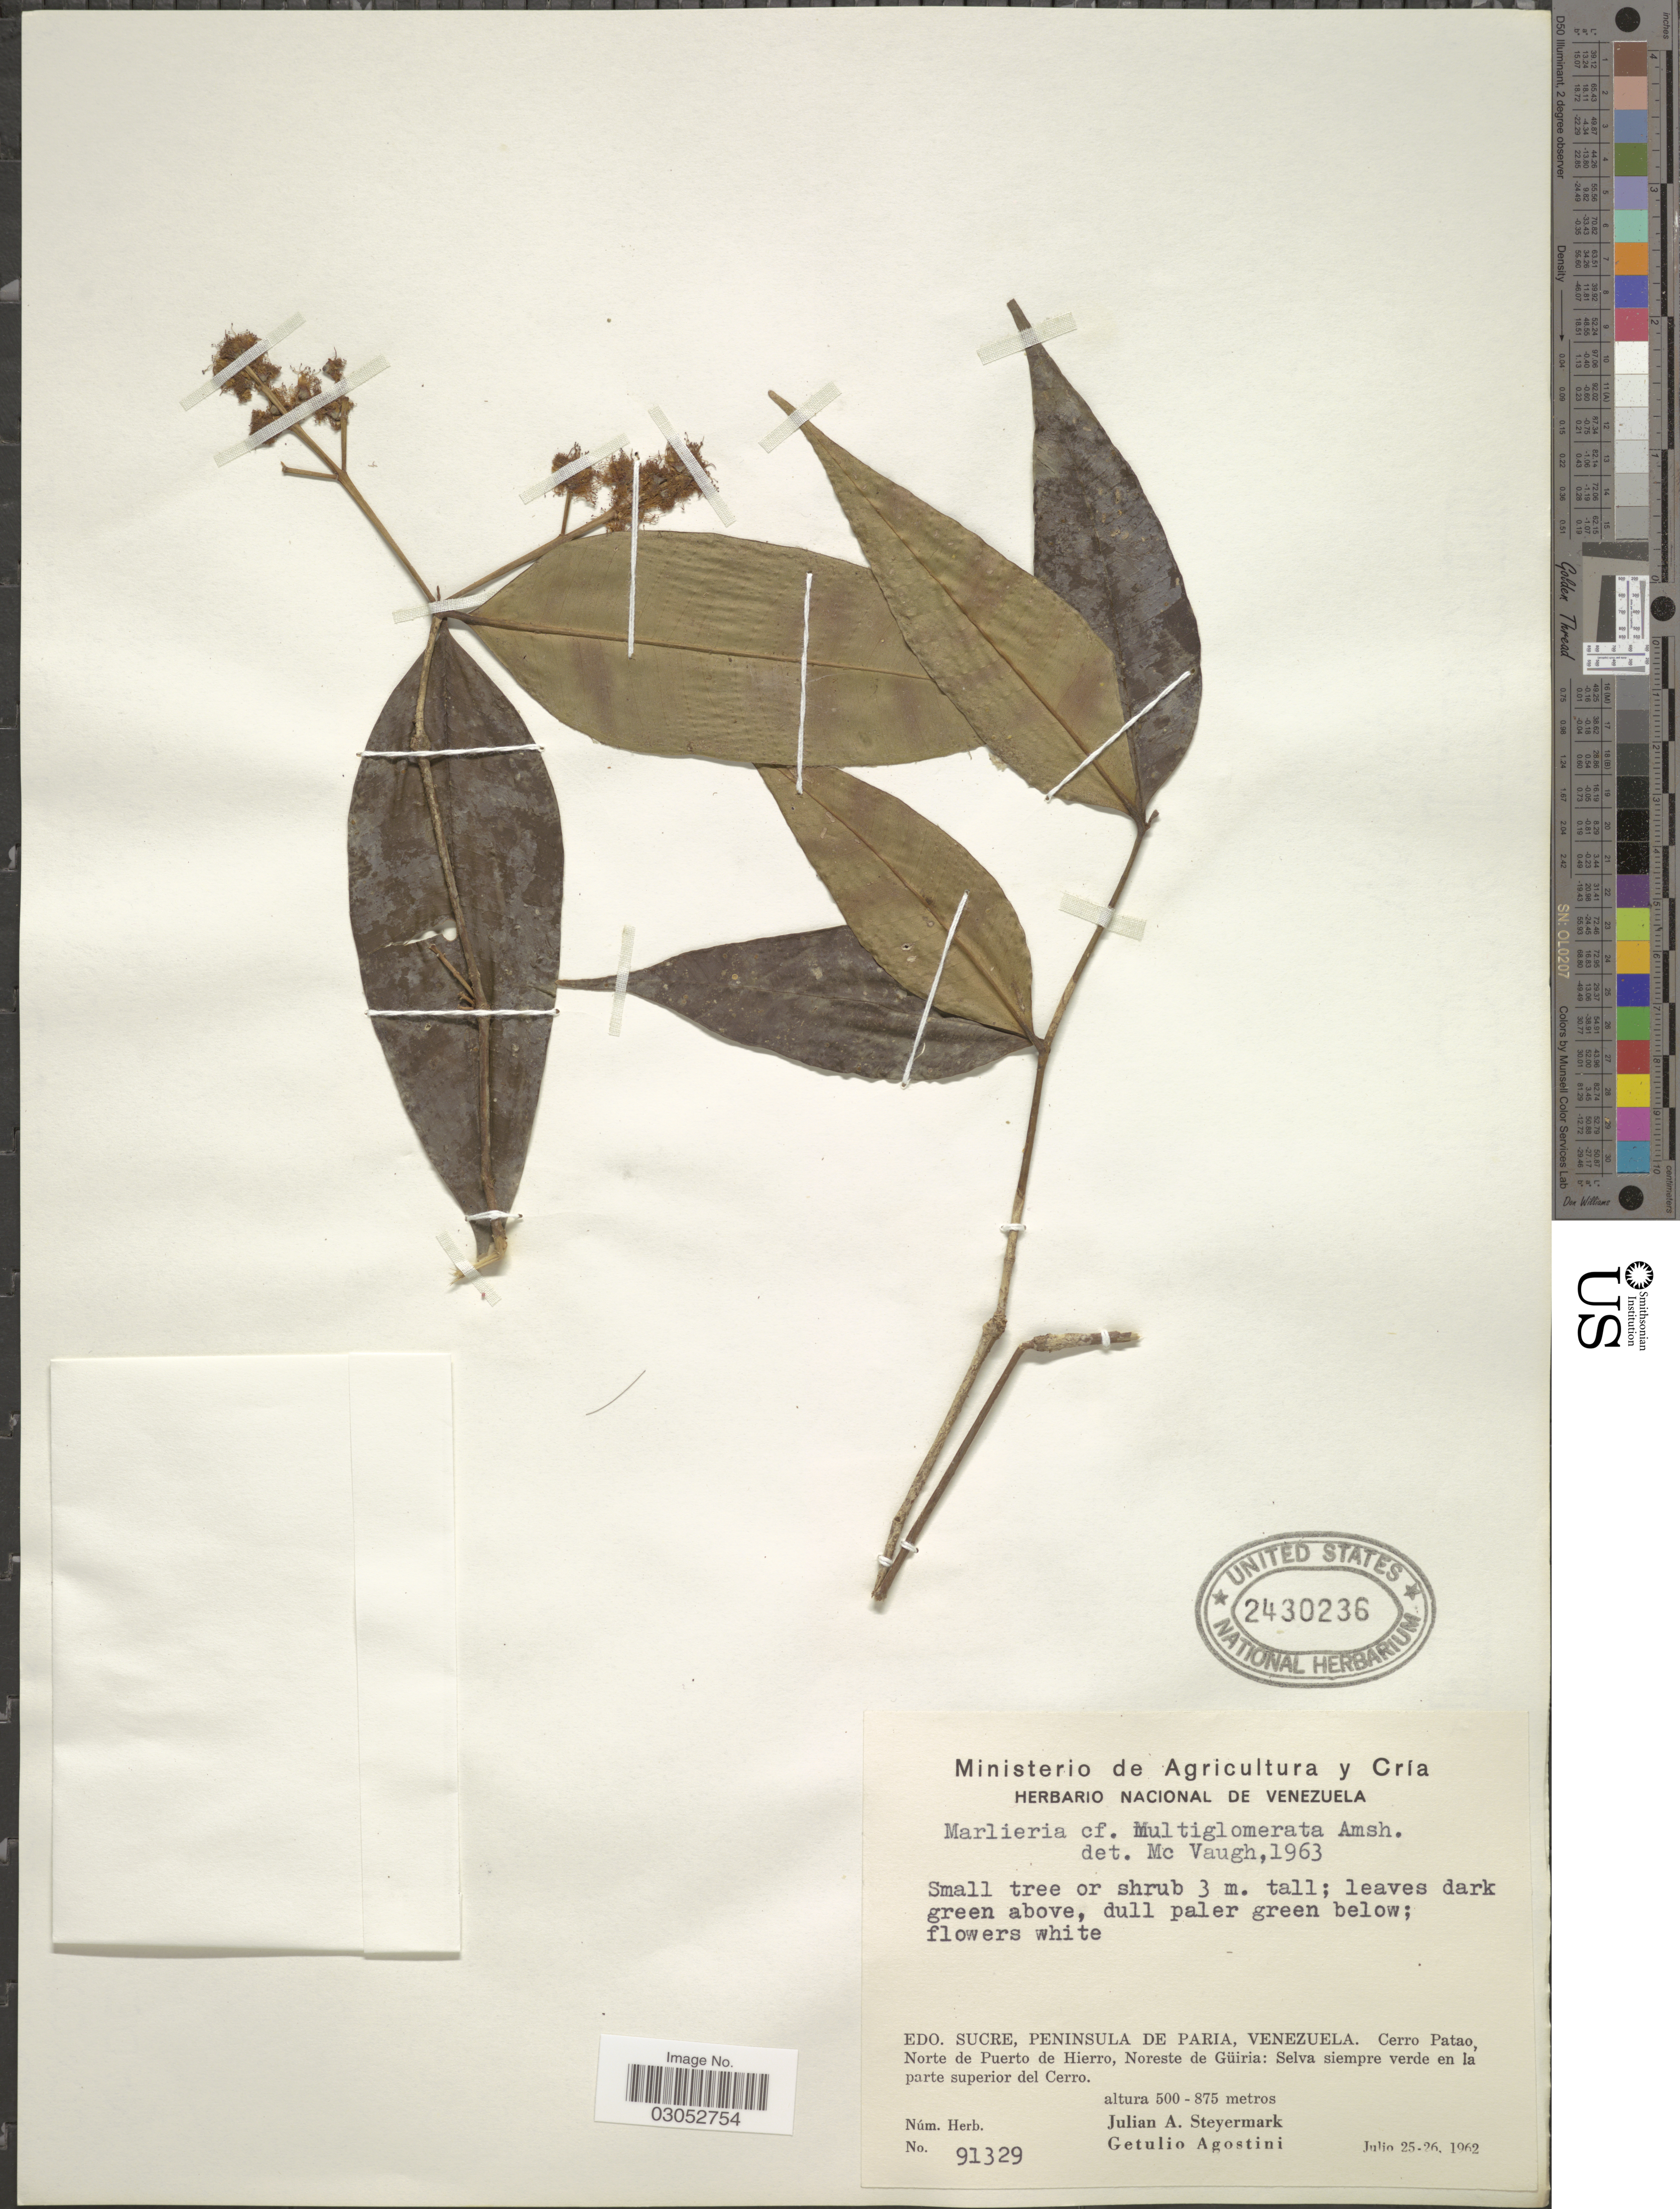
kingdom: Plantae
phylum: Tracheophyta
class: Magnoliopsida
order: Myrtales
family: Myrtaceae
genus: Myrcia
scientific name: Myrcia multiglomerata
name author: (Amshoff) E. Lucas & C.E. Wilson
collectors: J. Steyermark & G. Agostini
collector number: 91329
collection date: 1962-07-25/1962-07-26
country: Venezuela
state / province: Sucre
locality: Peninsula de Paria. Cerro Patao, Norte de Puerto de Hierro, Noreste de Güiria: Selva siempre verde en la parte superior del Cerro.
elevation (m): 500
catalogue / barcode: US 2430236